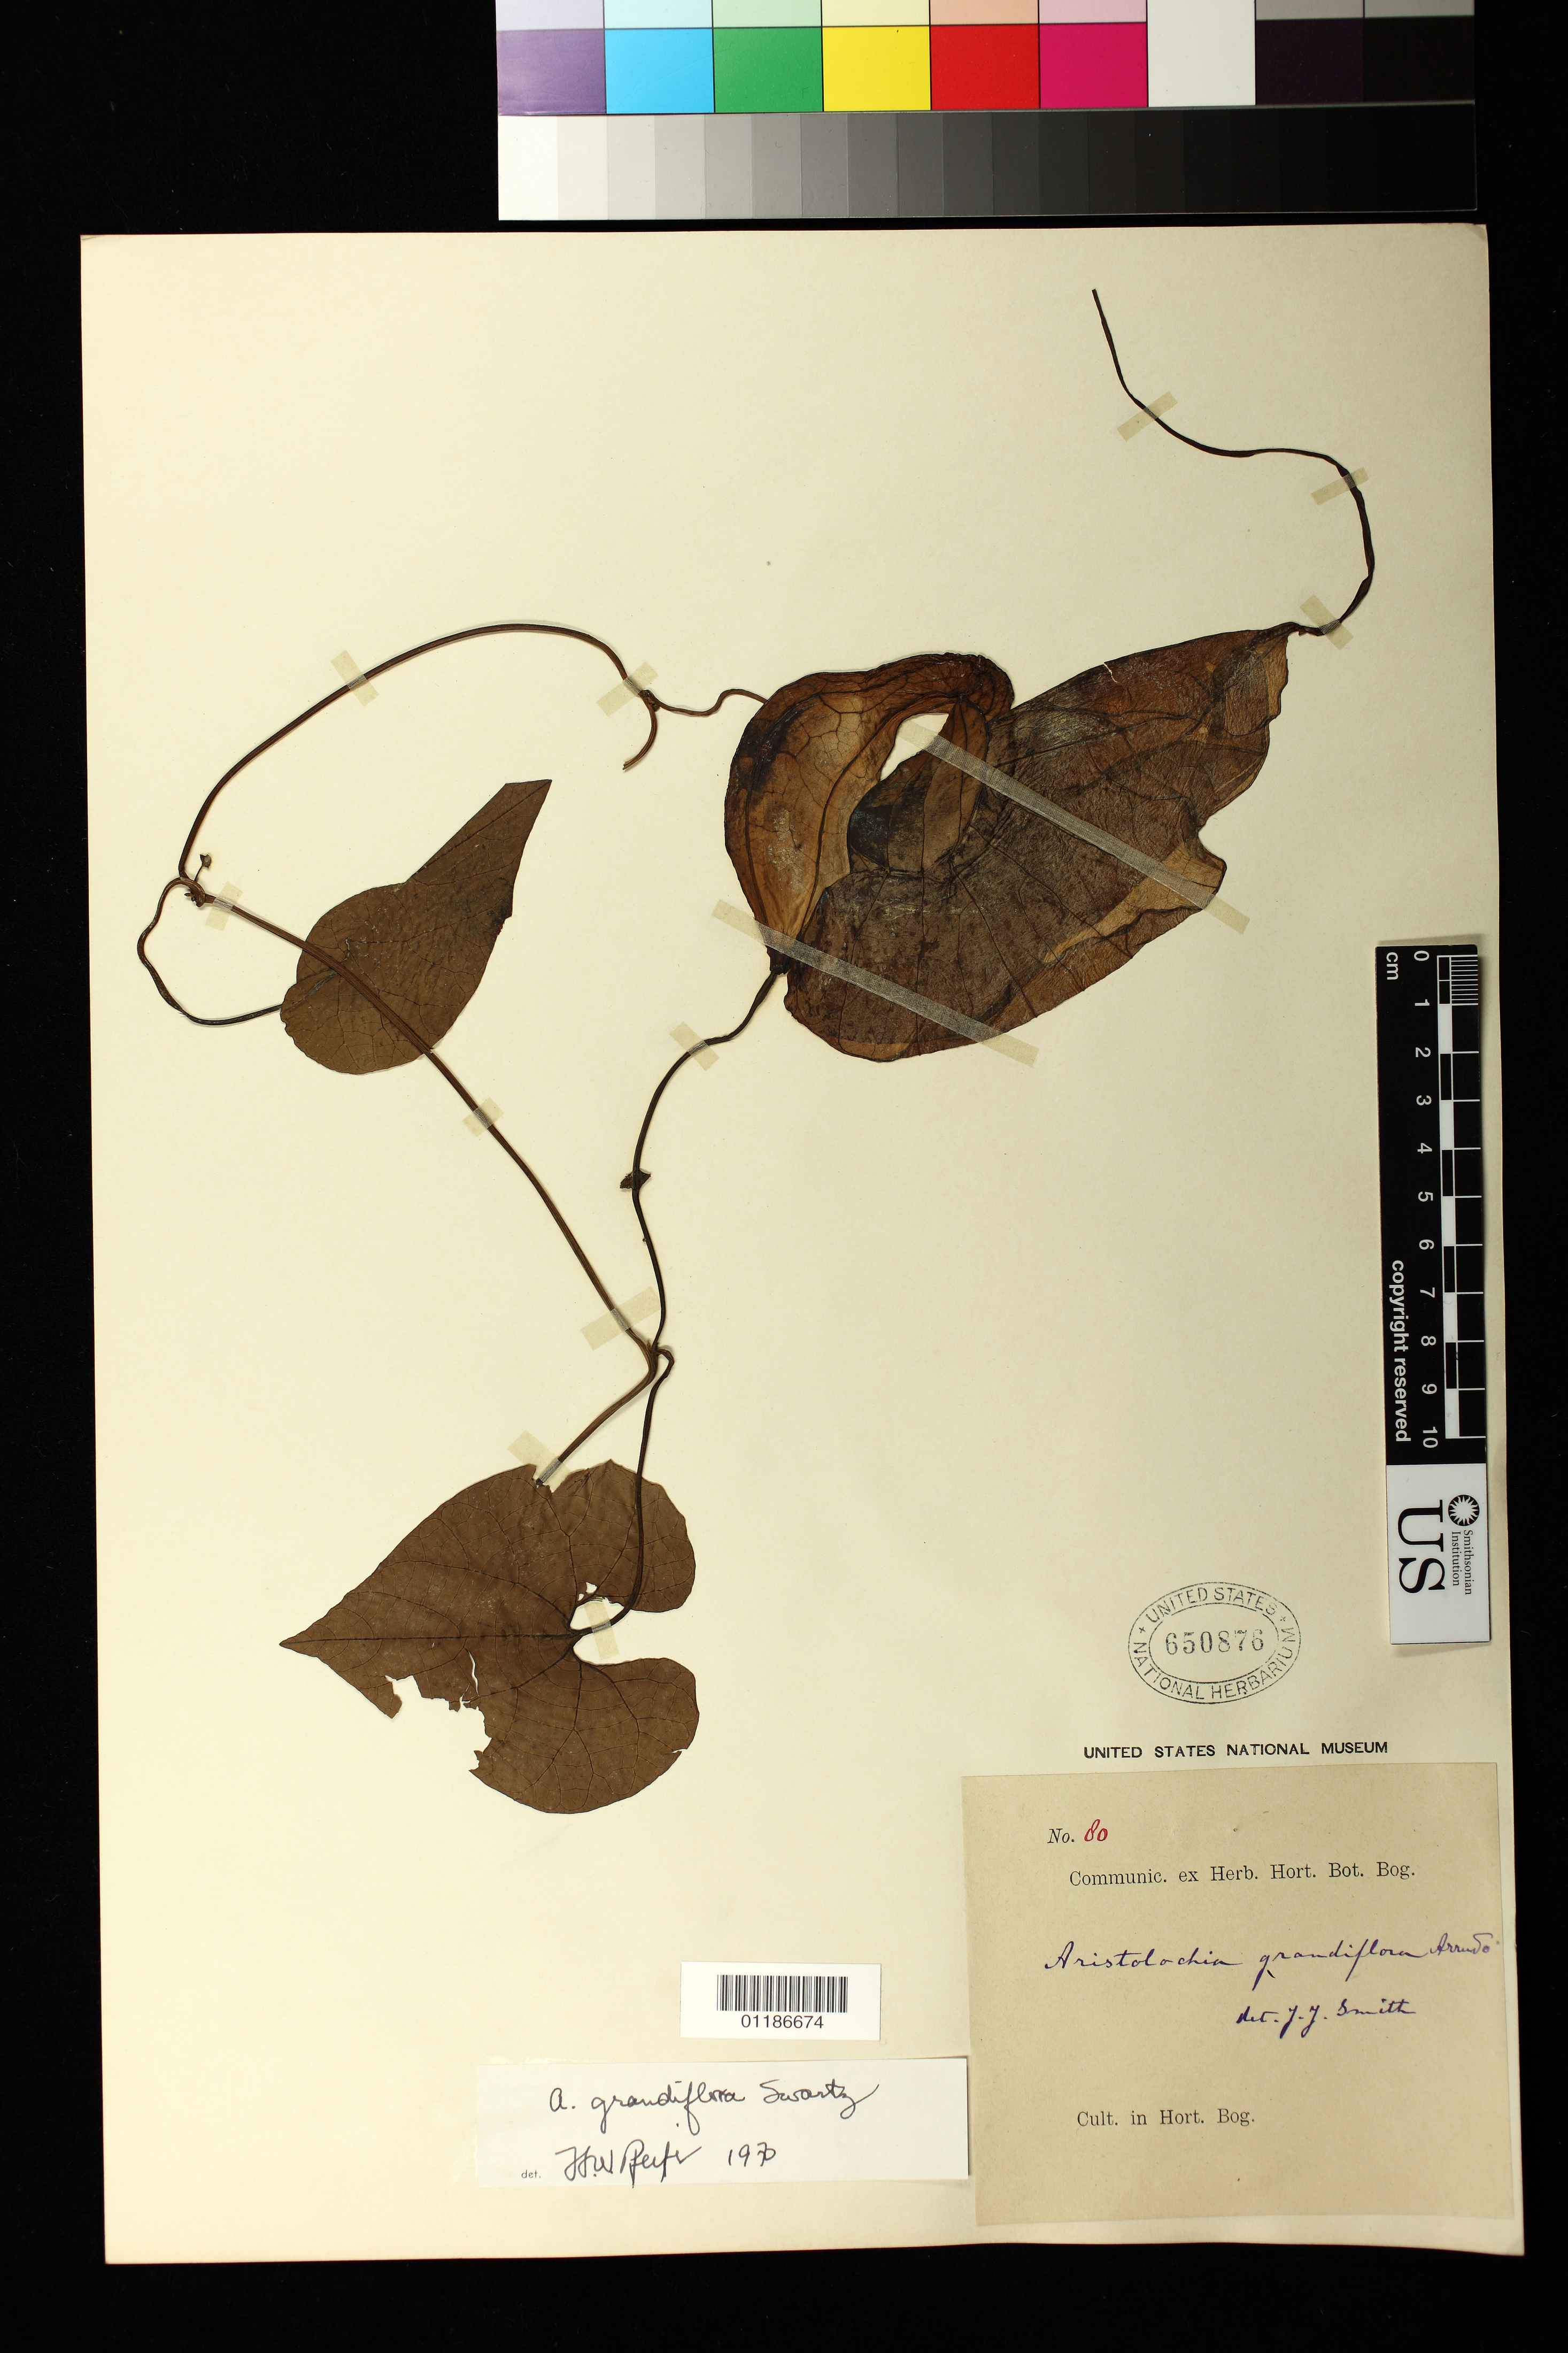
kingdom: Plantae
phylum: Tracheophyta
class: Magnoliopsida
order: Piperales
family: Aristolochiaceae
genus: Aristolochia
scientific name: Aristolochia grandiflora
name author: Sw.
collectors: ex herb. Hort. Bot. Bog.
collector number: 80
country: Indonesia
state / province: Java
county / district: Jawa Barat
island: Java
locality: Cultivated Botanical Gardens Bogor Indonesia.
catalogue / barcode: US 650876